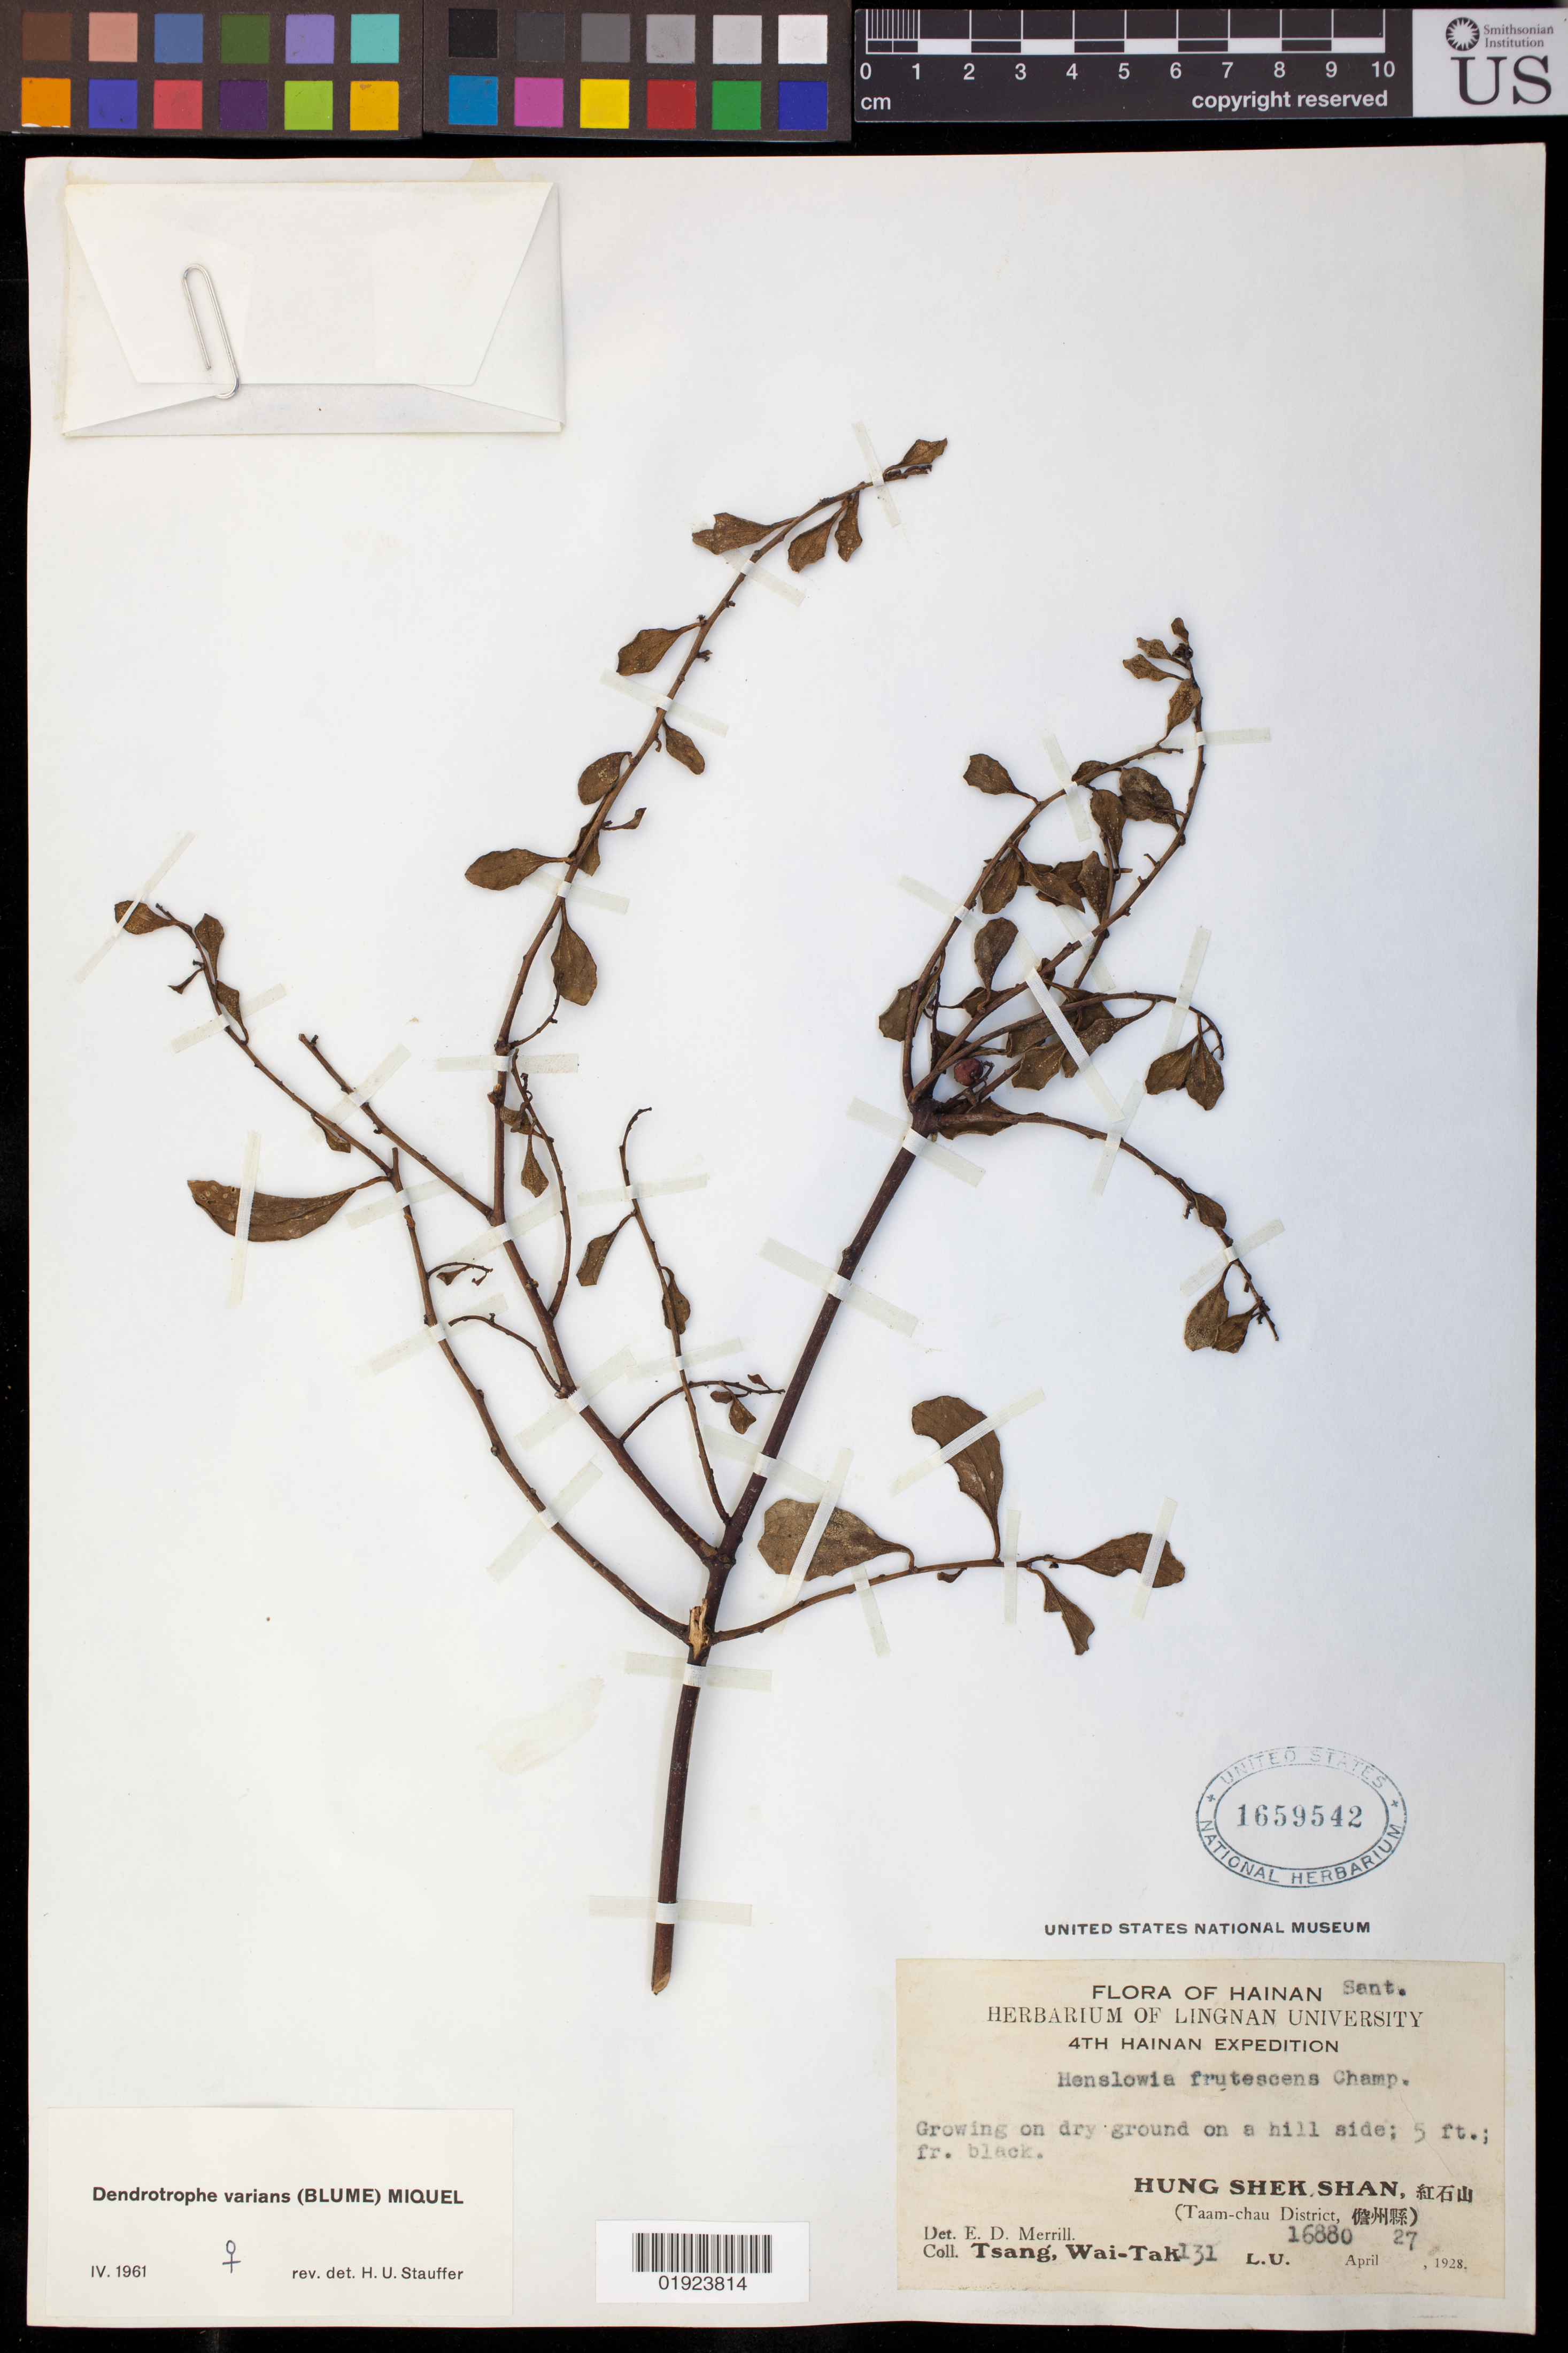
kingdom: Plantae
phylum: Tracheophyta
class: Magnoliopsida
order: Santalales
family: Amphorogynaceae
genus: Dendrotrophe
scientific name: Dendrotrophe varians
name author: (Blume) Miq.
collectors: W. T. Tsang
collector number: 131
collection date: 1928-04-27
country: China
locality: HUNG SHEK SHAN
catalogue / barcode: US 1659542